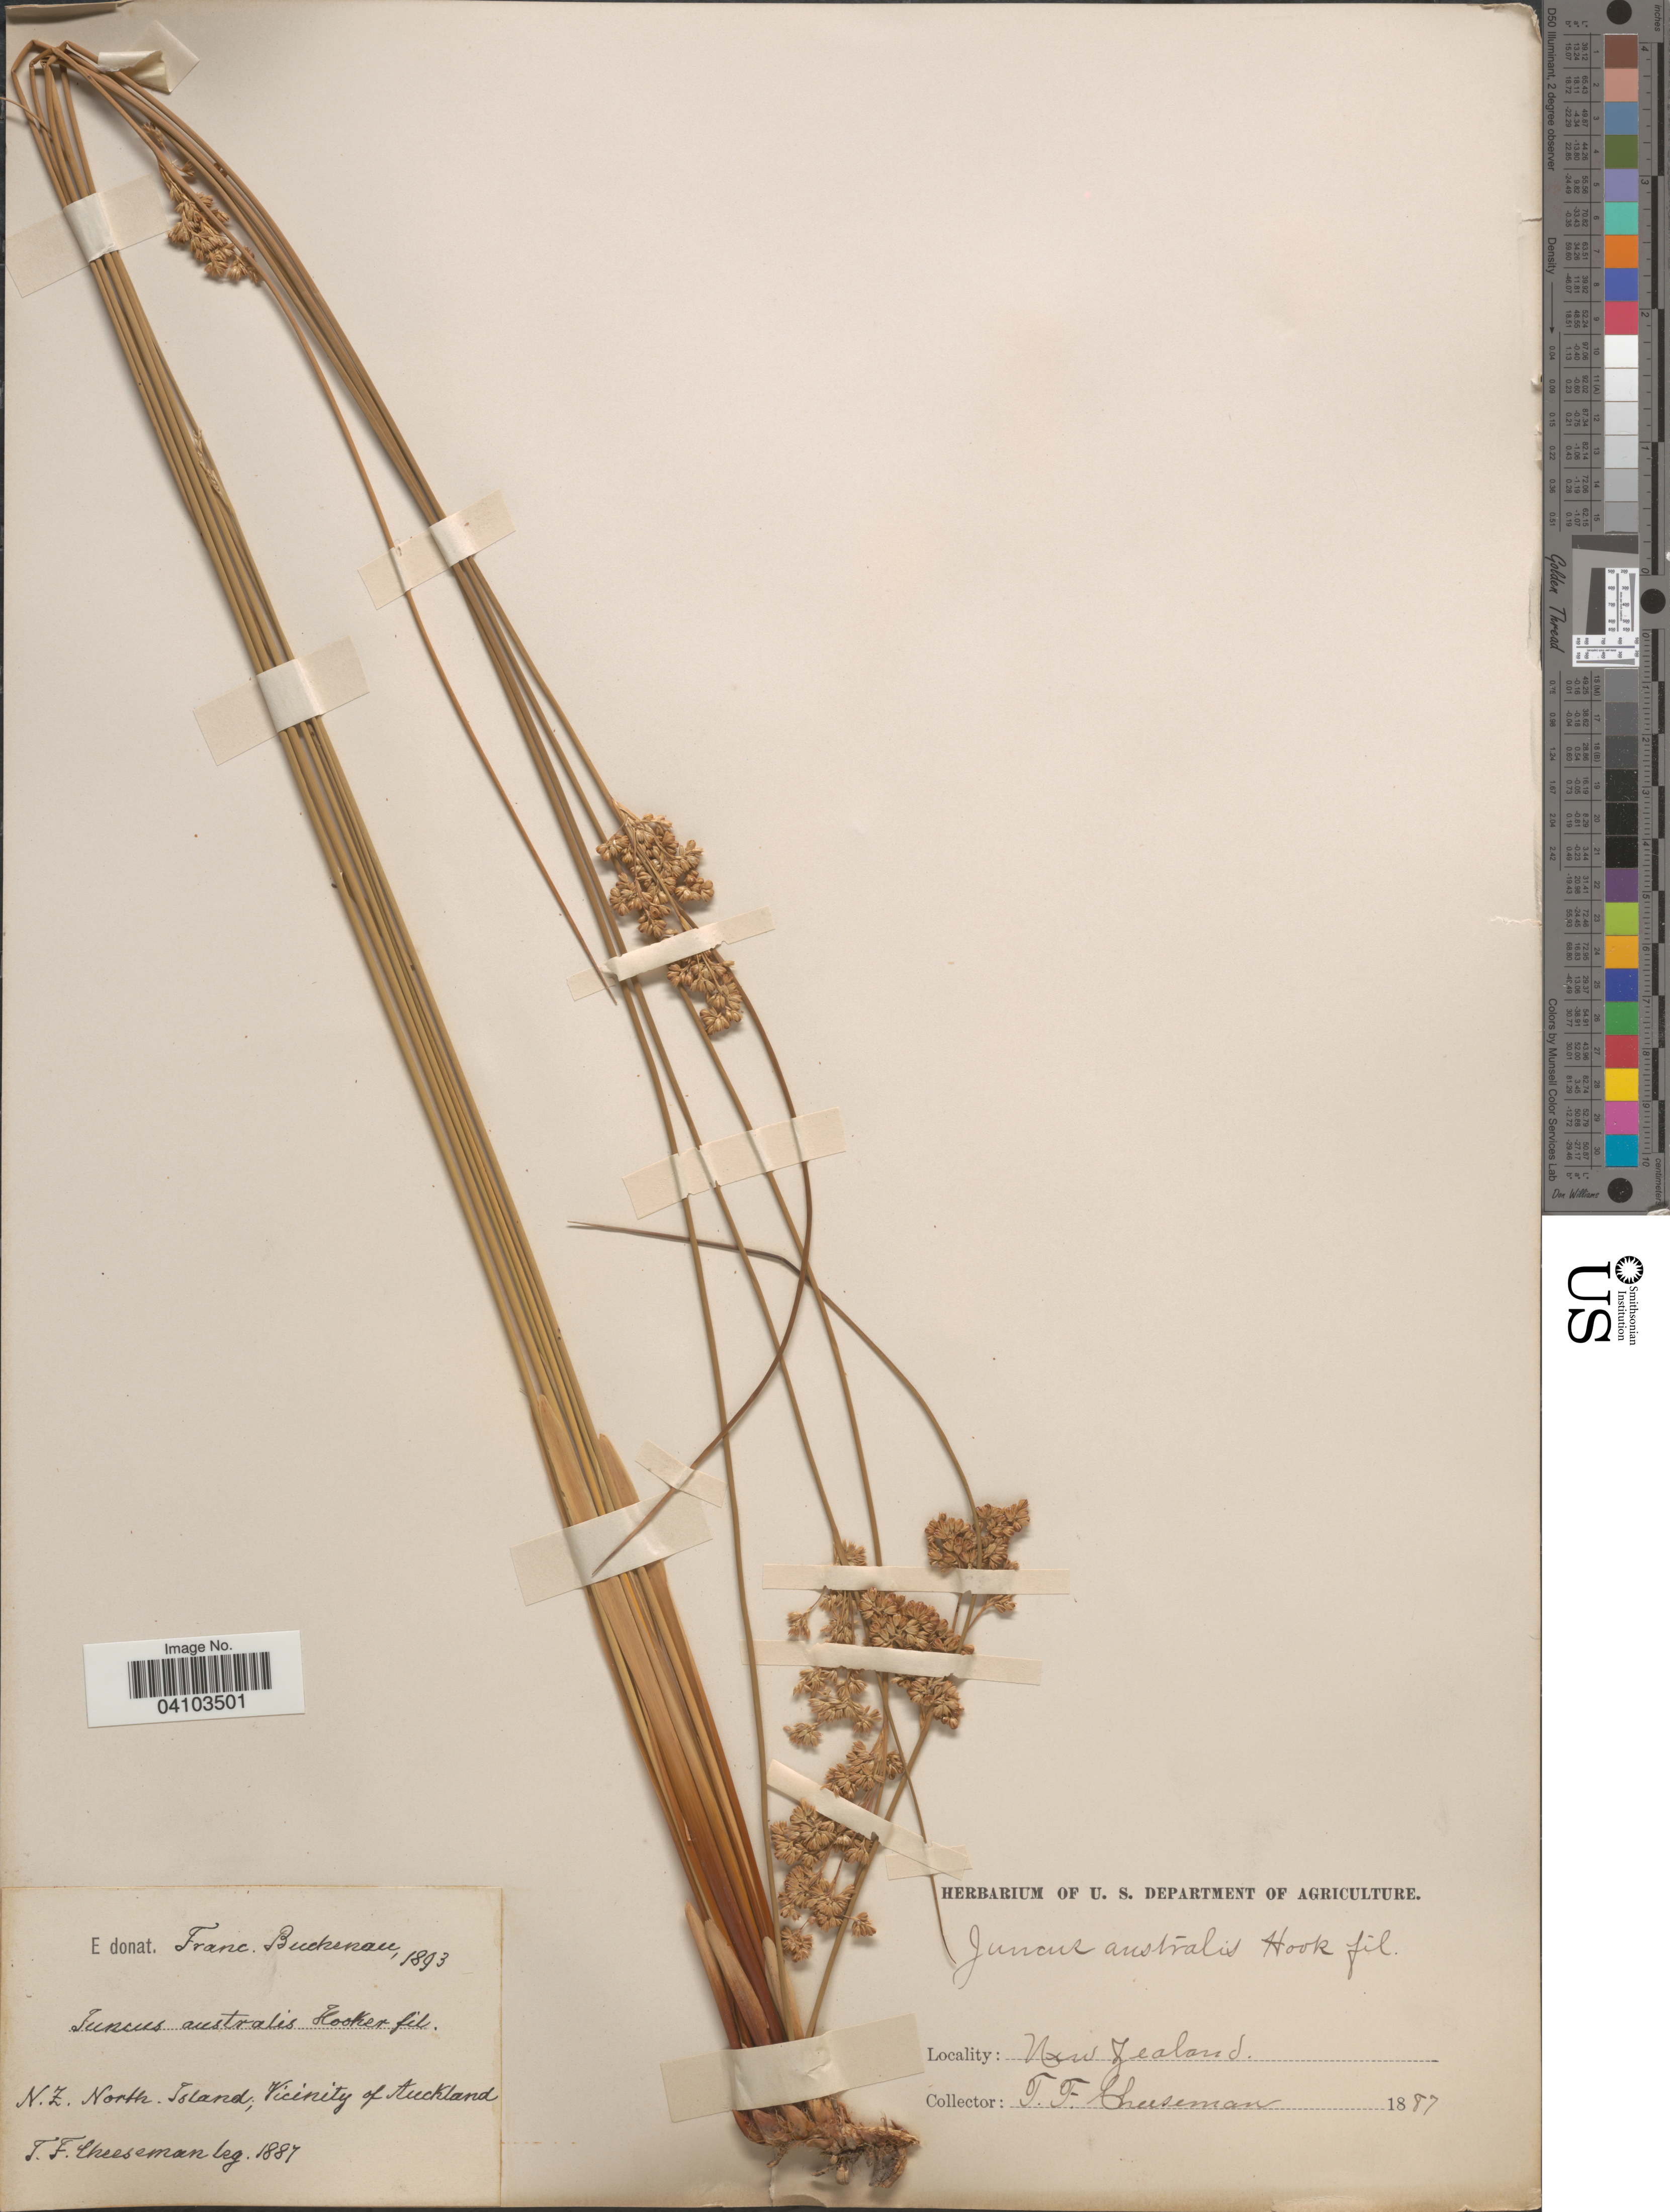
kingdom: Plantae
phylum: Tracheophyta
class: Liliopsida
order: Poales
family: Juncaceae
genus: Juncus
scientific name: Juncus vaginatus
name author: R. Br.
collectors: T. F. Cheeseman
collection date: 1887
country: New Zealand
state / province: Auckland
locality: North Island; Vicinity of Auckland.